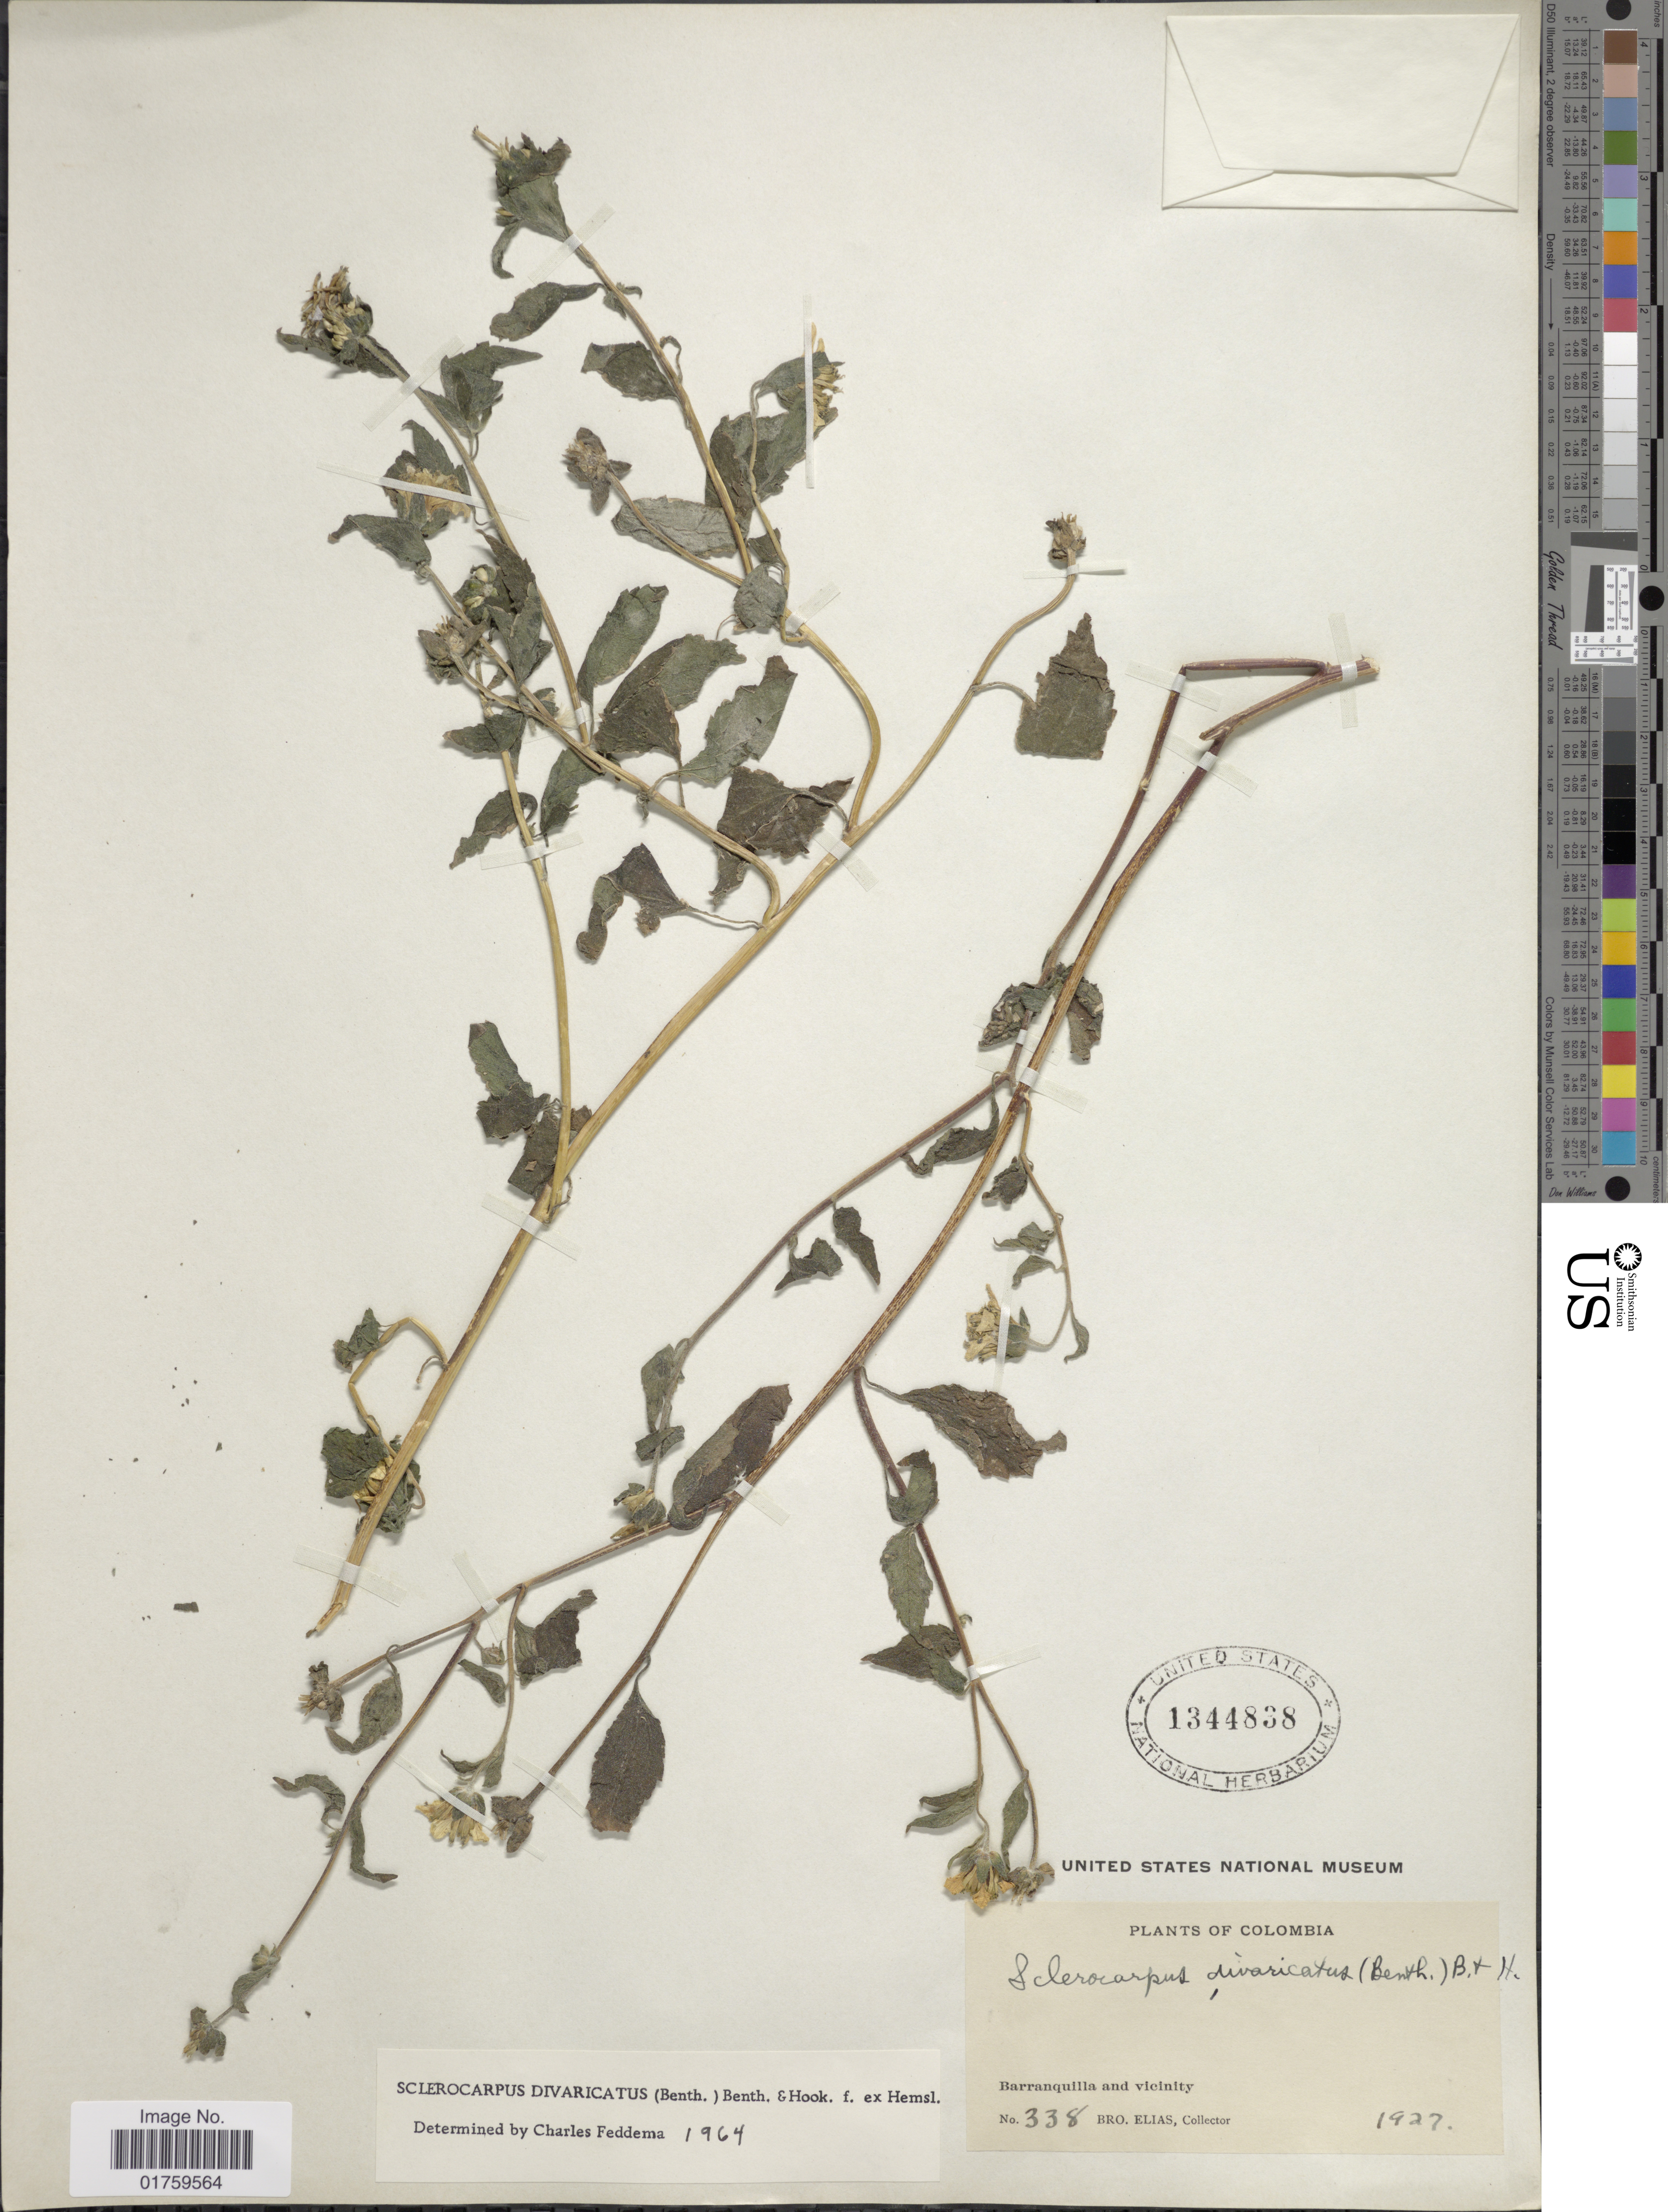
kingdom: Plantae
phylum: Tracheophyta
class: Magnoliopsida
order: Asterales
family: Asteraceae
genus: Sclerocarpus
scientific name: Sclerocarpus divaricatus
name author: (Benth.) Benth. & Hook. f. ex Hemsl.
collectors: Bro. Elias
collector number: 338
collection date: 1927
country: Colombia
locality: Barranquilla and vicinity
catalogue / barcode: US 1344838